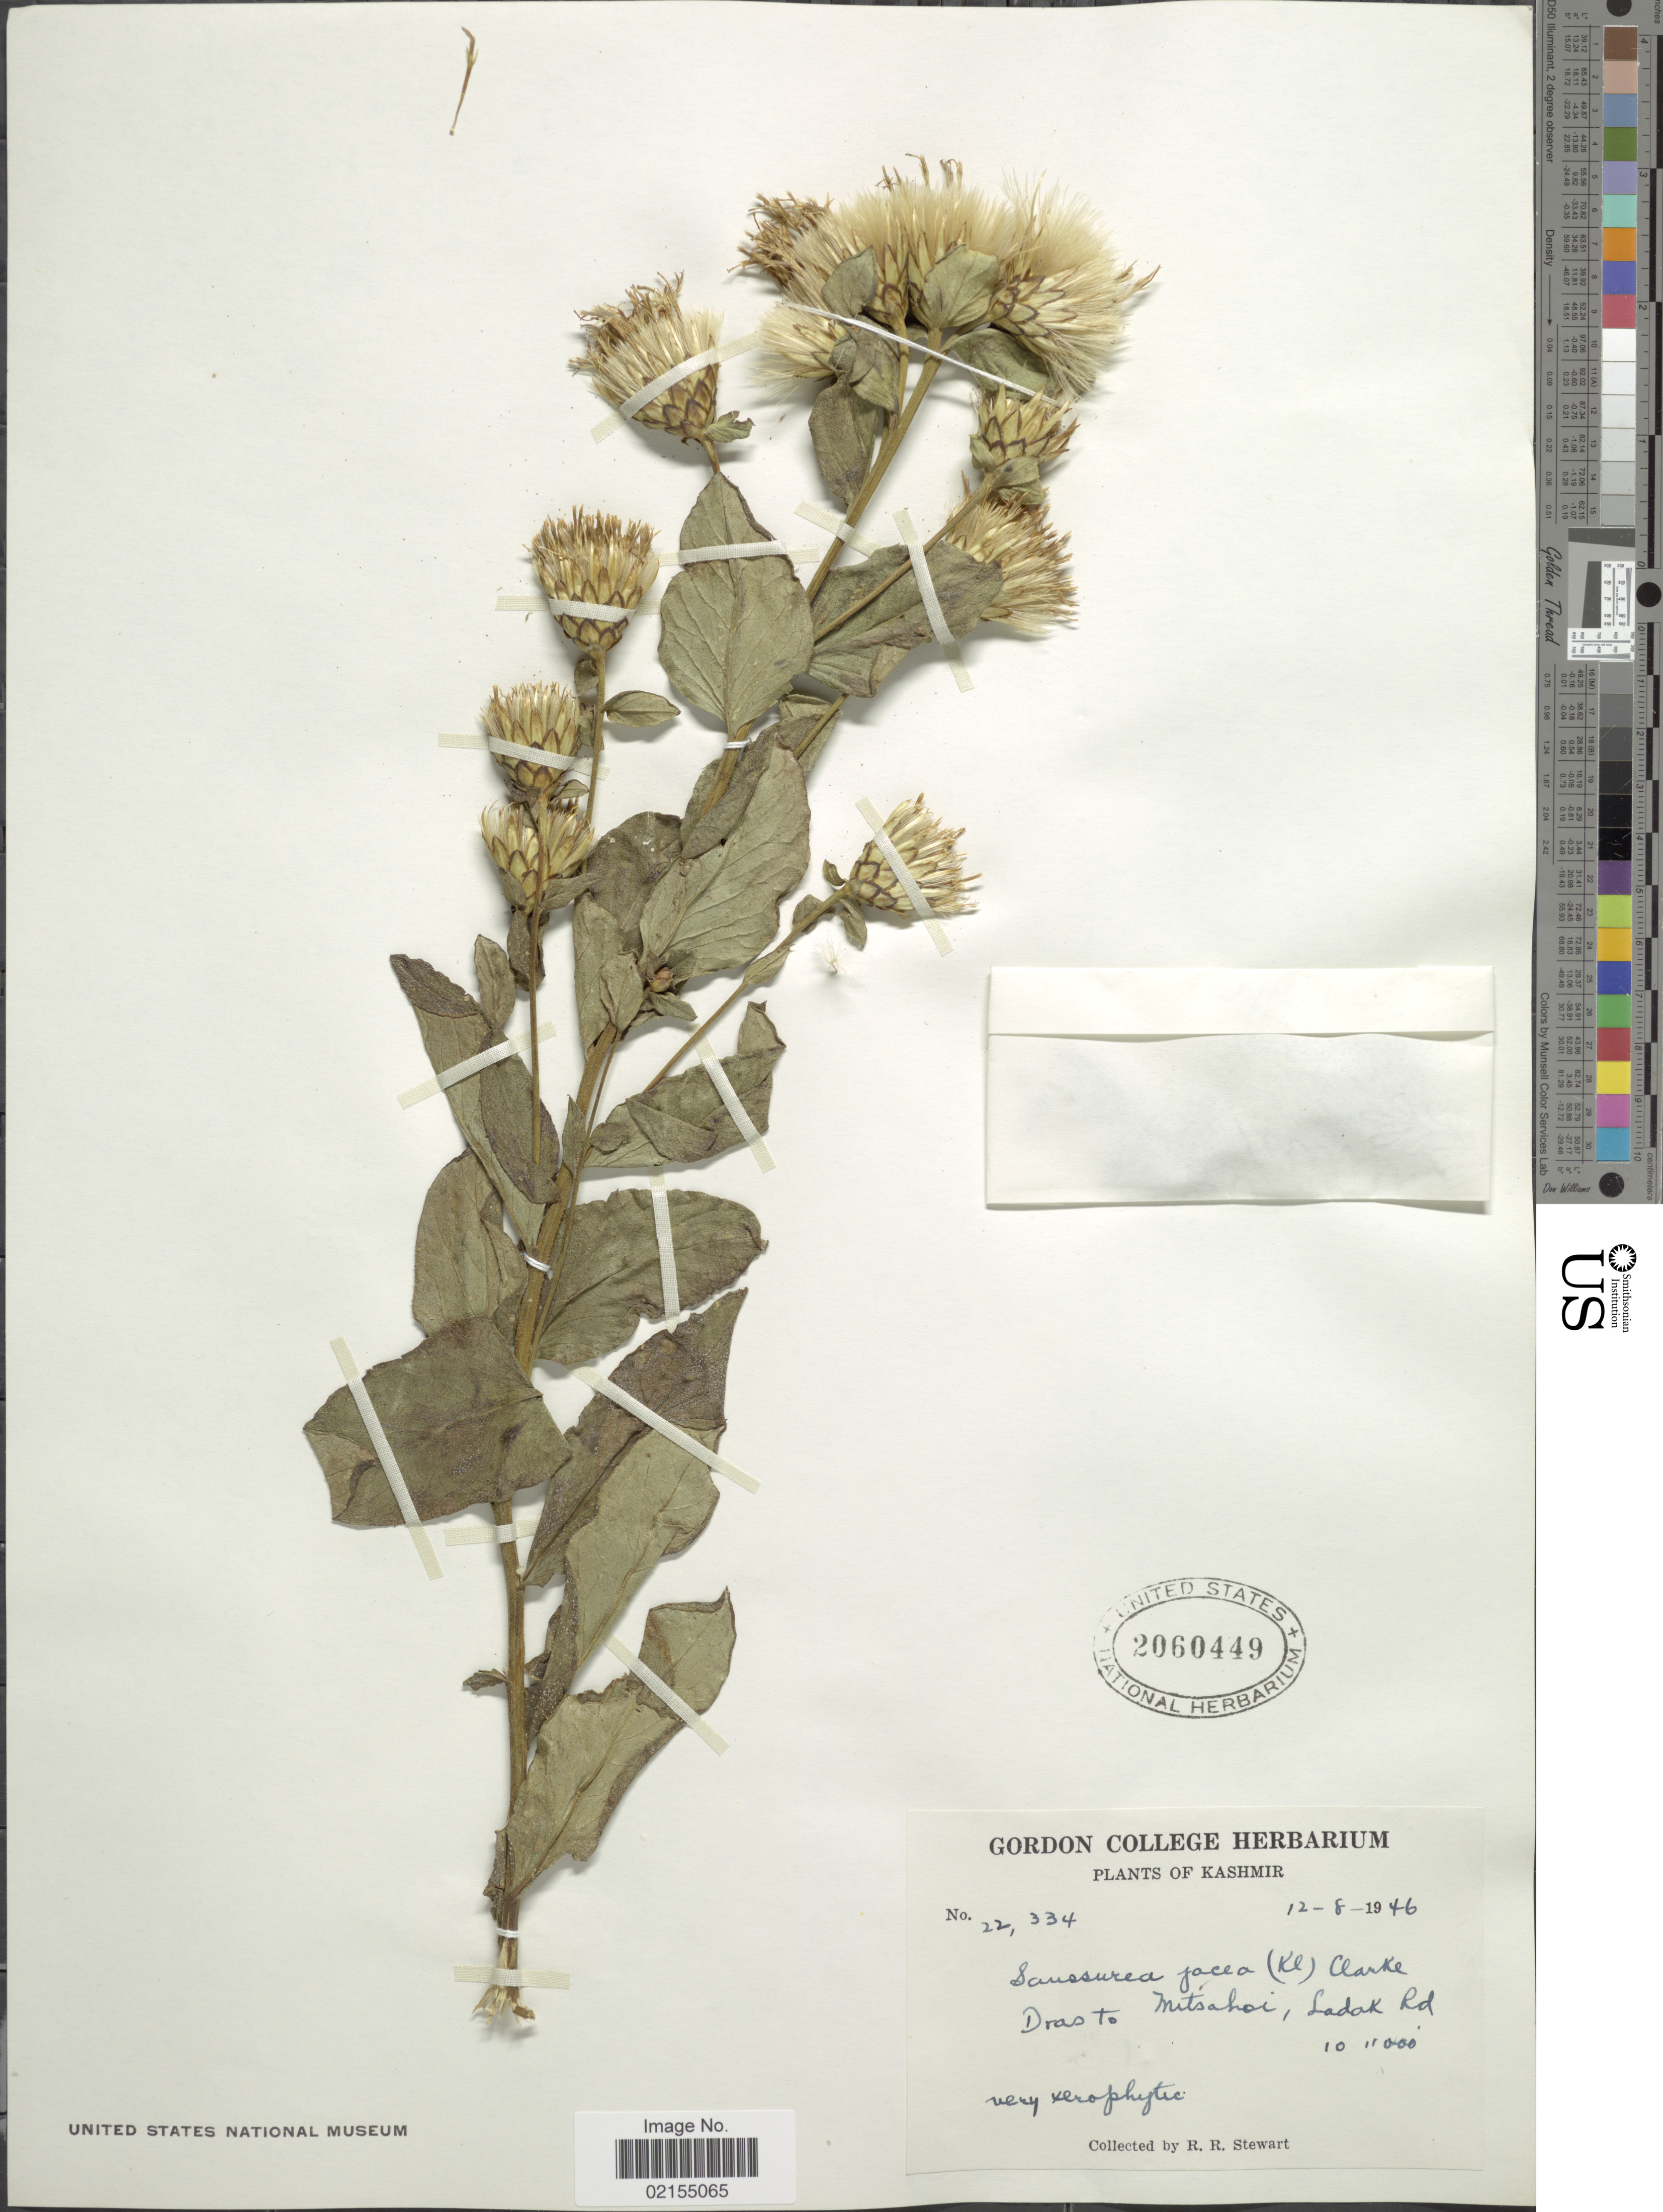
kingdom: Plantae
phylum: Tracheophyta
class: Magnoliopsida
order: Asterales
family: Asteraceae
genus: Saussurea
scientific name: Saussurea jacea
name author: (Klotzsch) C.B. Clarke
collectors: R. R. Stewart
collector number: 22334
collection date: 1946-08-12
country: India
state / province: Ladakh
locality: Kashmir, Dras to Mitsahoi, Ladak Rd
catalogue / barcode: US 2060449